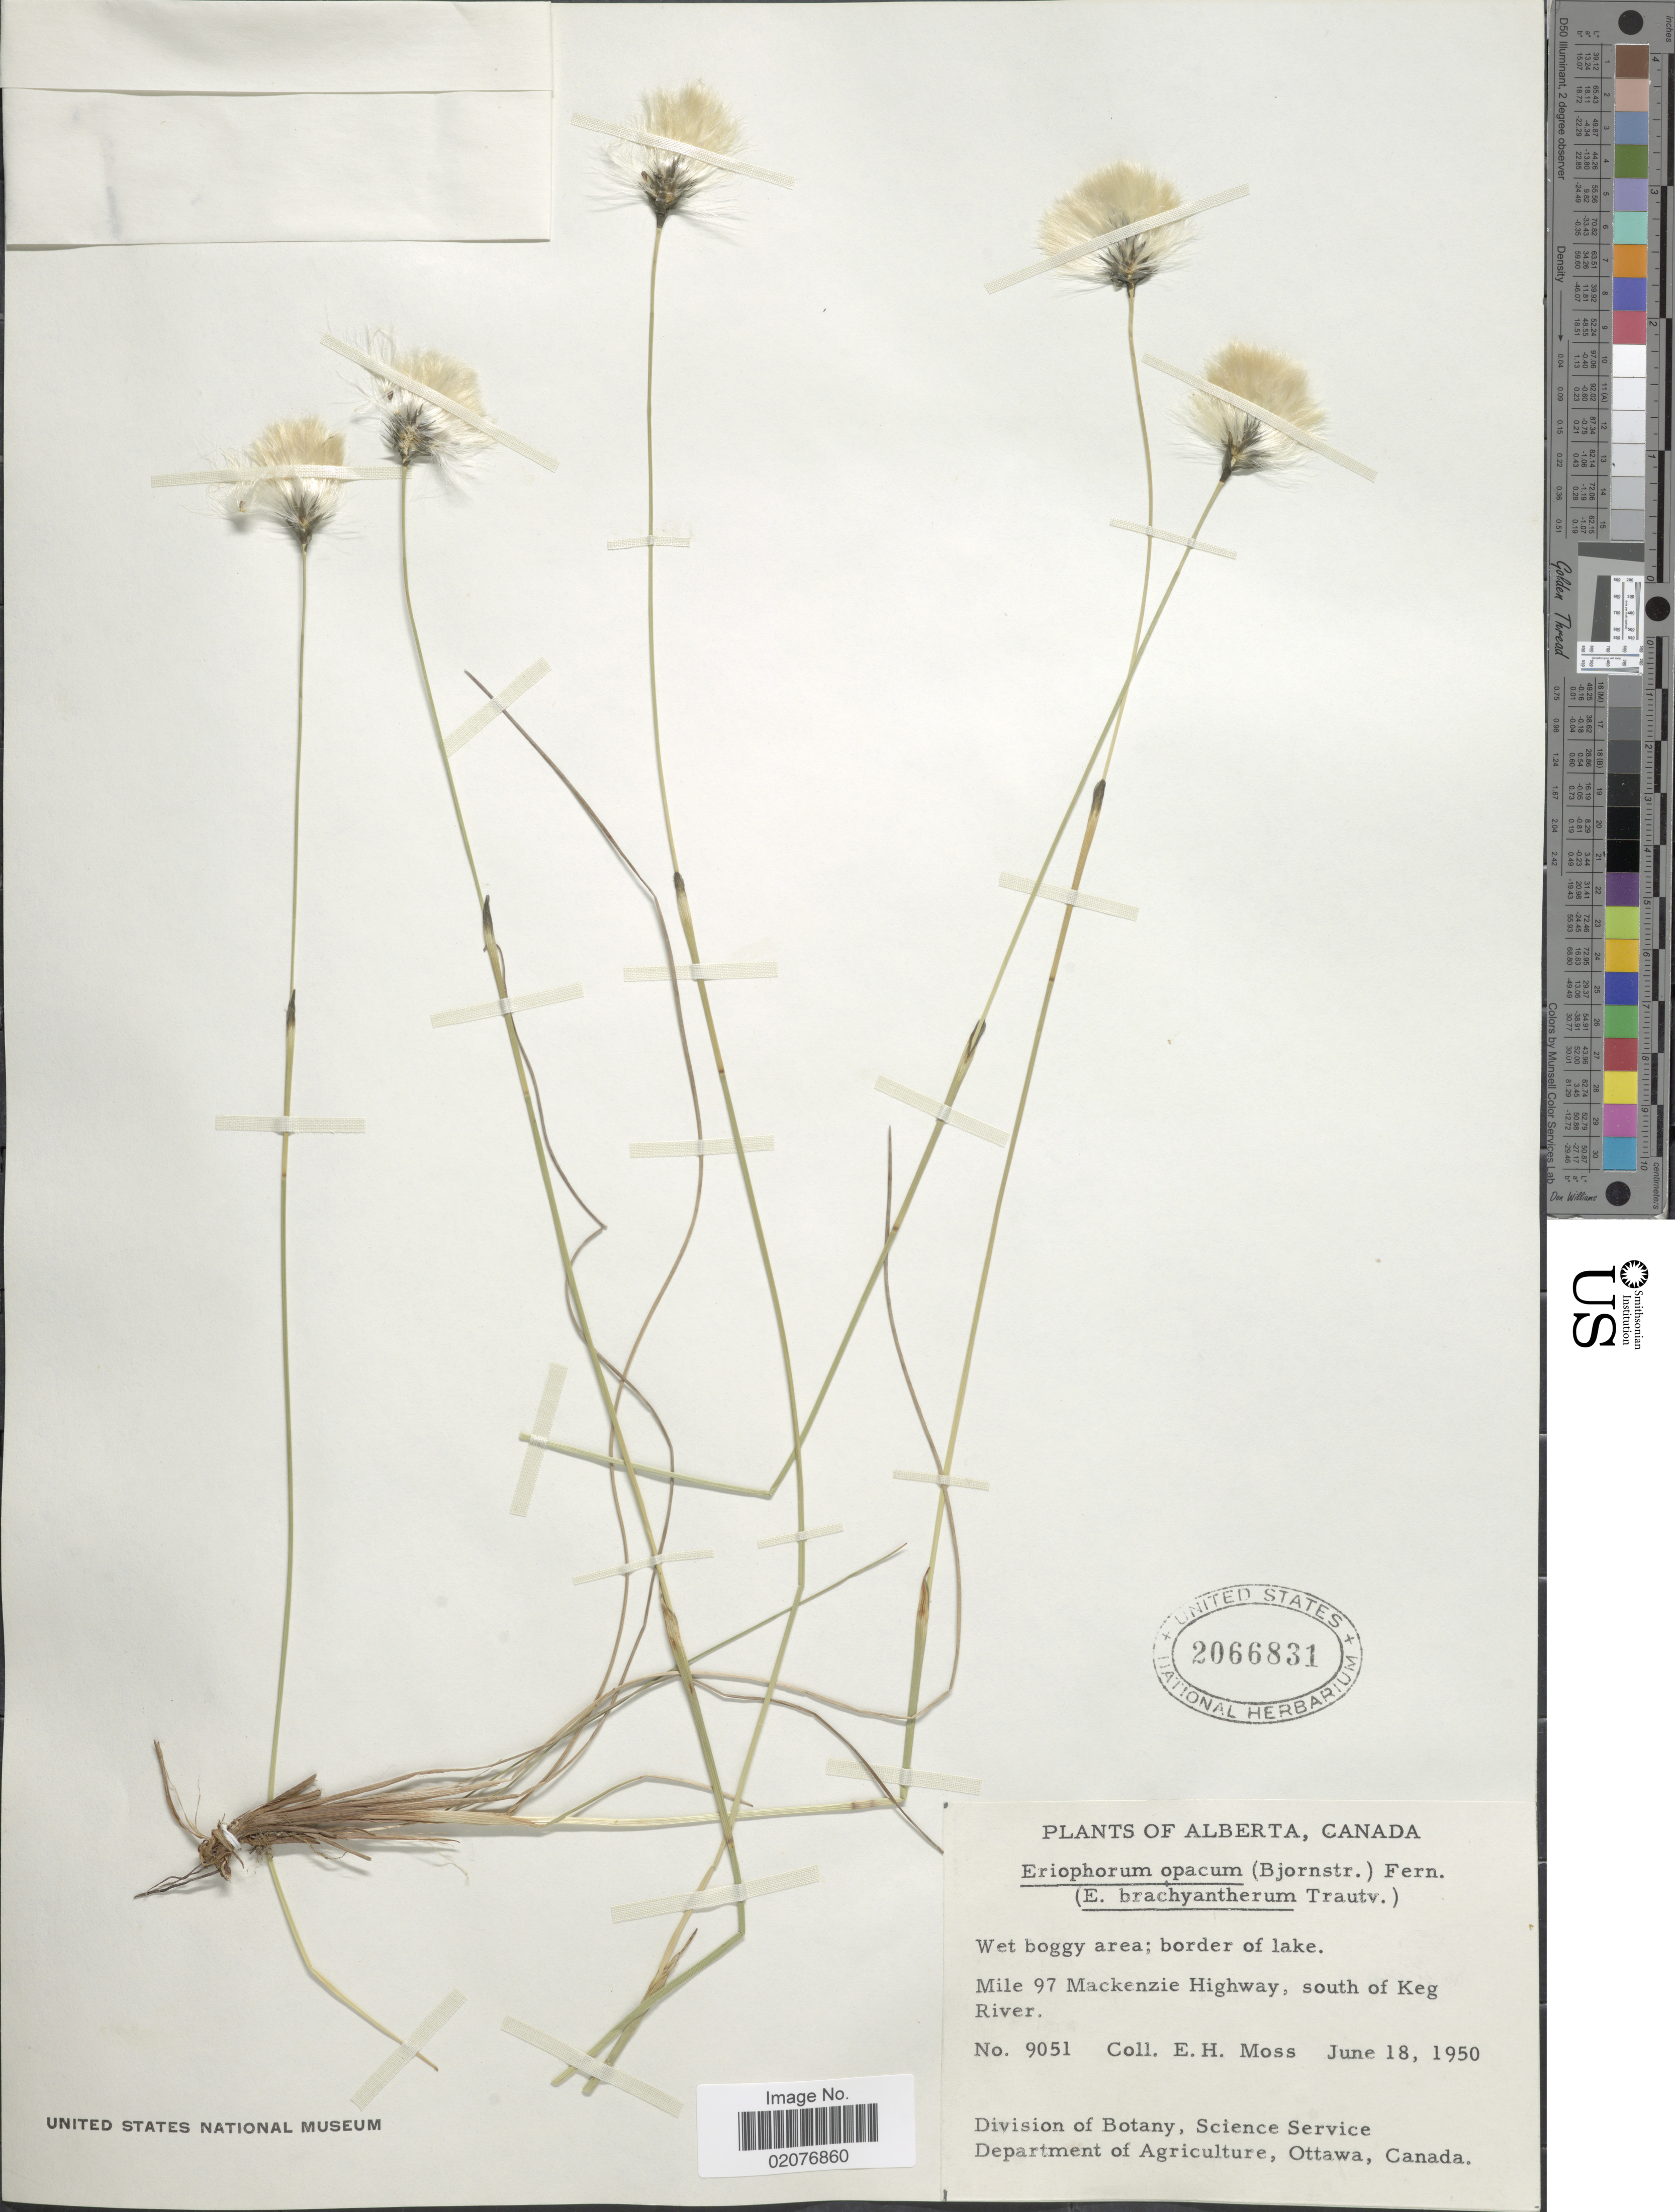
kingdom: Plantae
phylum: Tracheophyta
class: Liliopsida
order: Poales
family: Cyperaceae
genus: Eriophorum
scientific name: Eriophorum brachyantherum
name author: Trautv. & C.A. Mey.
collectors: E. Moss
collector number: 9051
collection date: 1950-06-18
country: Canada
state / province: Alberta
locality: Wet boggy; border of lake, Mile 97 Mackenzie Highway, south of Keg River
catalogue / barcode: US 2066831